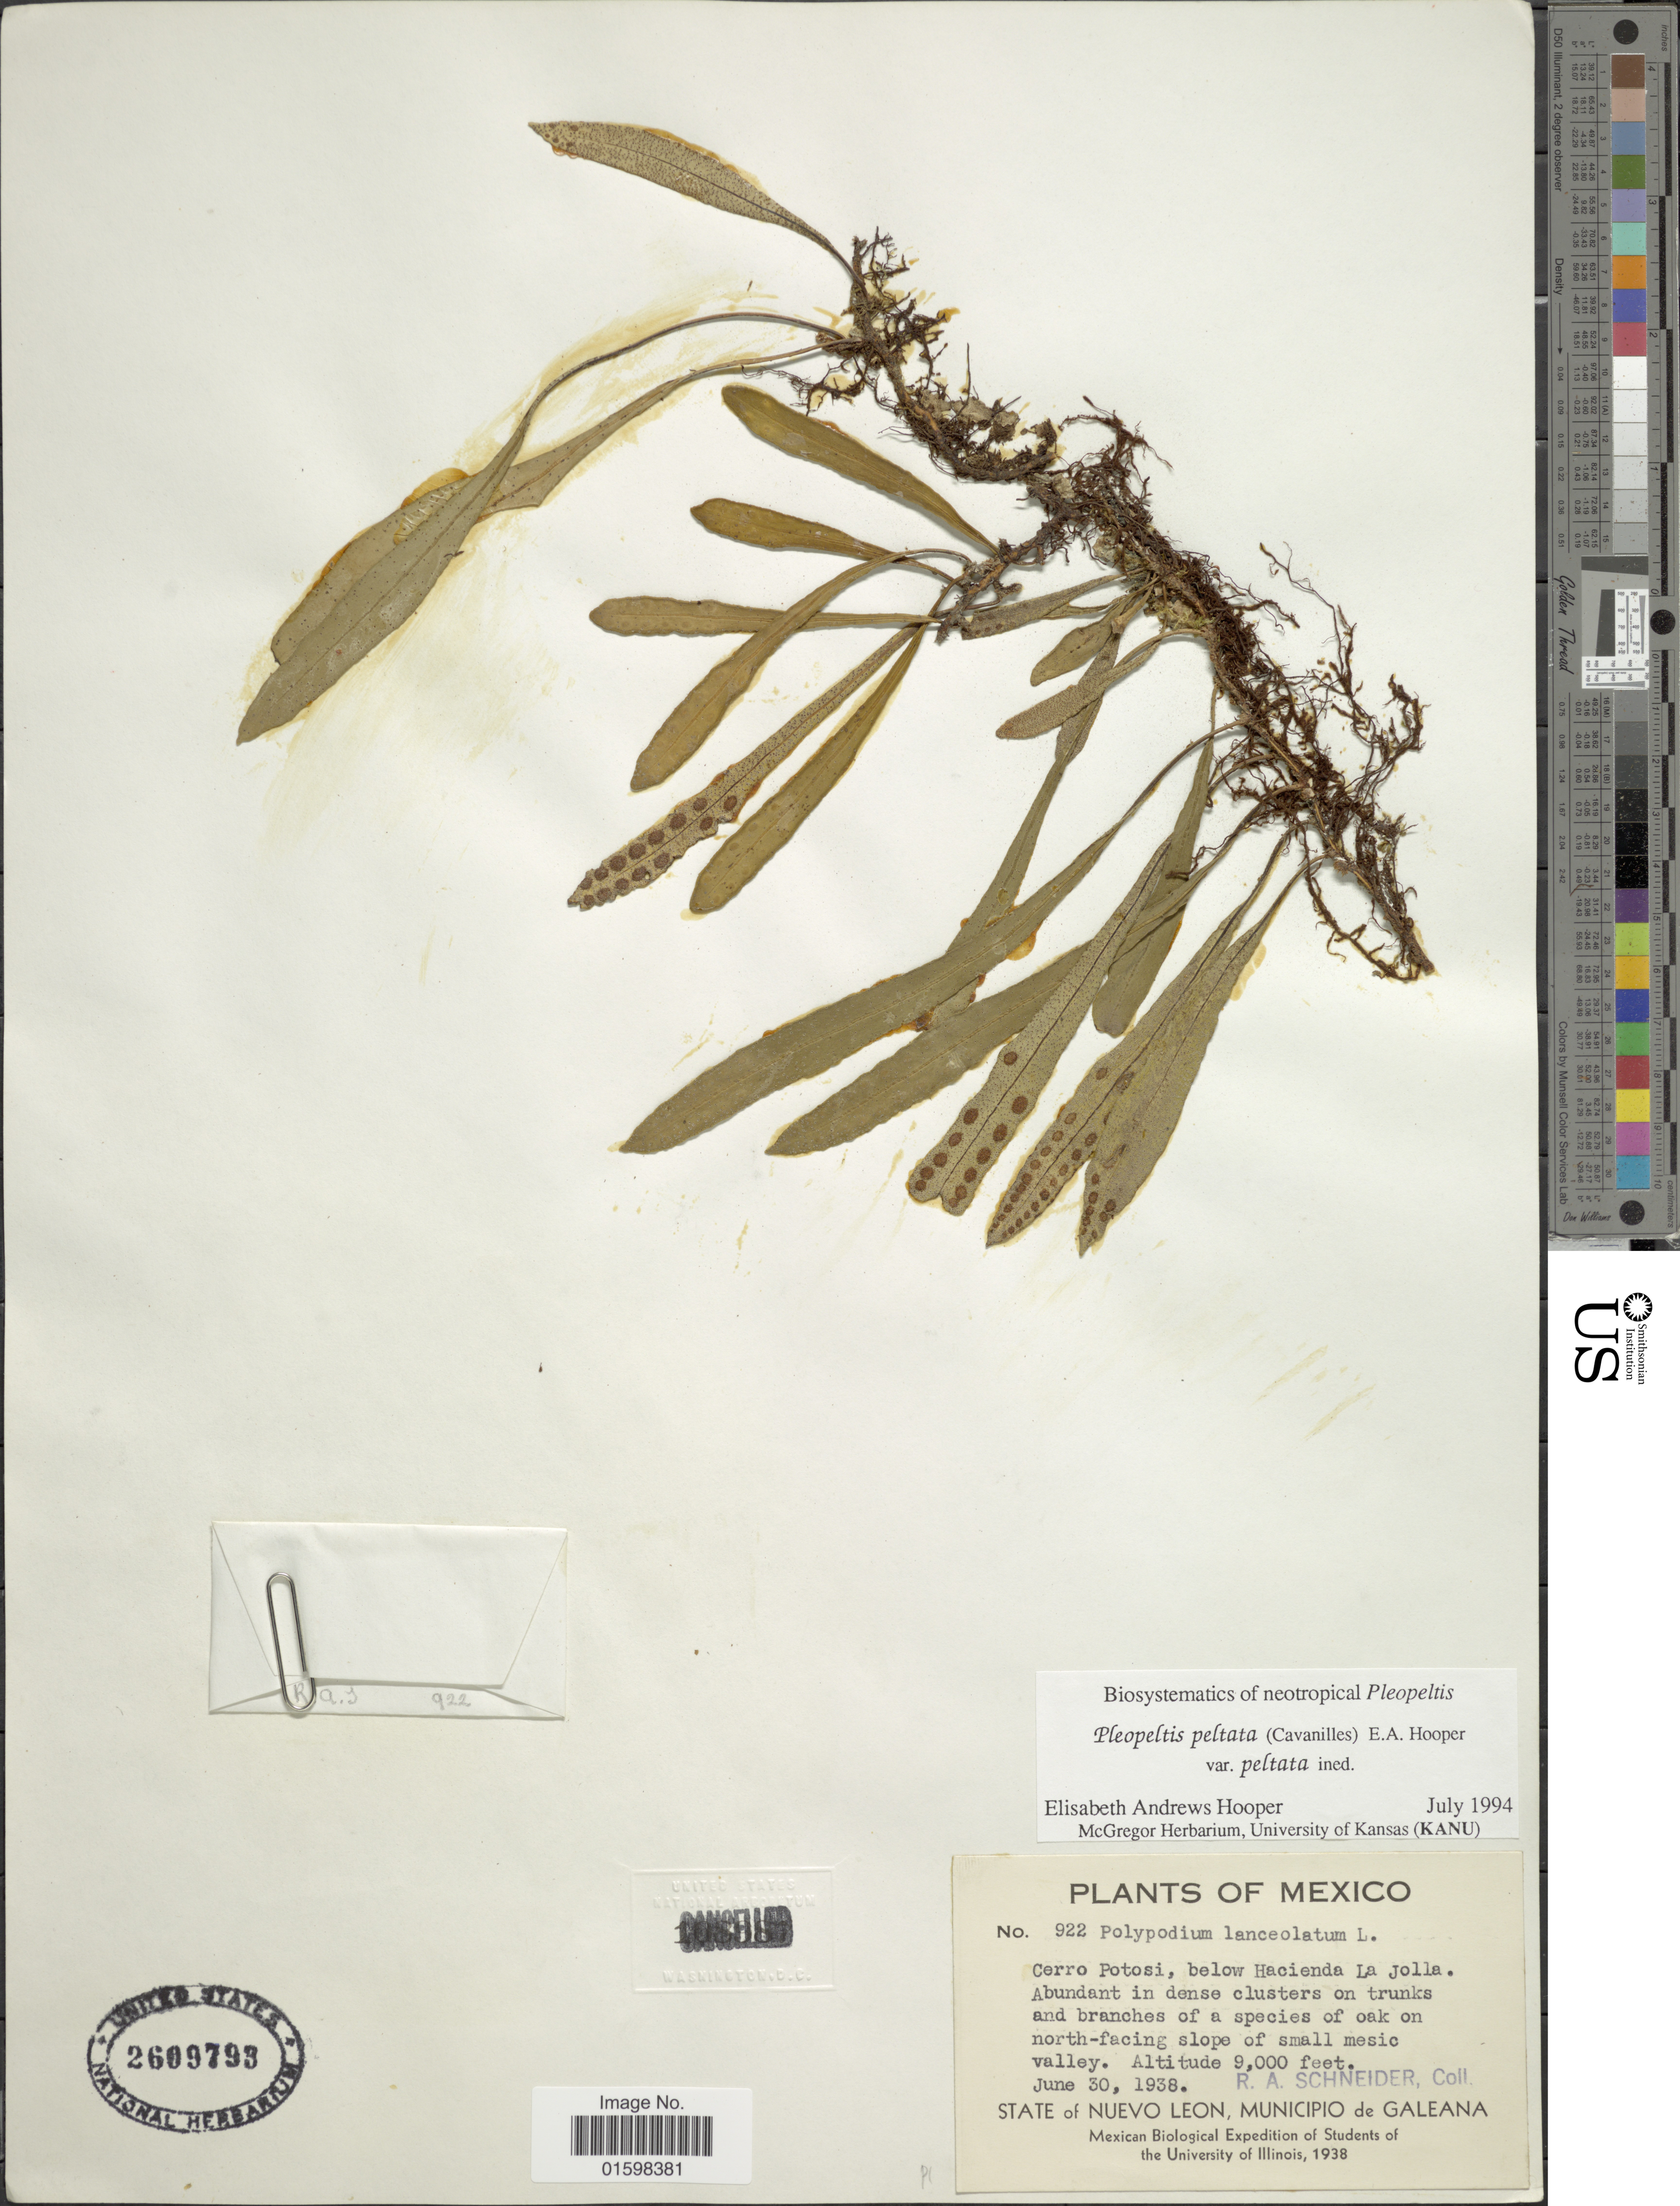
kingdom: Plantae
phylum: Tracheophyta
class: Polypodiopsida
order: Polypodiales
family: Polypodiaceae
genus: Pleopeltis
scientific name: Pleopeltis polylepis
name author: (Roem. ex Kunze) T. Moore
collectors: R. A. Schneider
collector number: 922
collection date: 1938-06-30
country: Mexico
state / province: Nuevo León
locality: Cerro Potosi, below Hacienda La Jolla. State of Nuevo Leon, Municipio de Galeana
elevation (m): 2743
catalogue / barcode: US 2609793